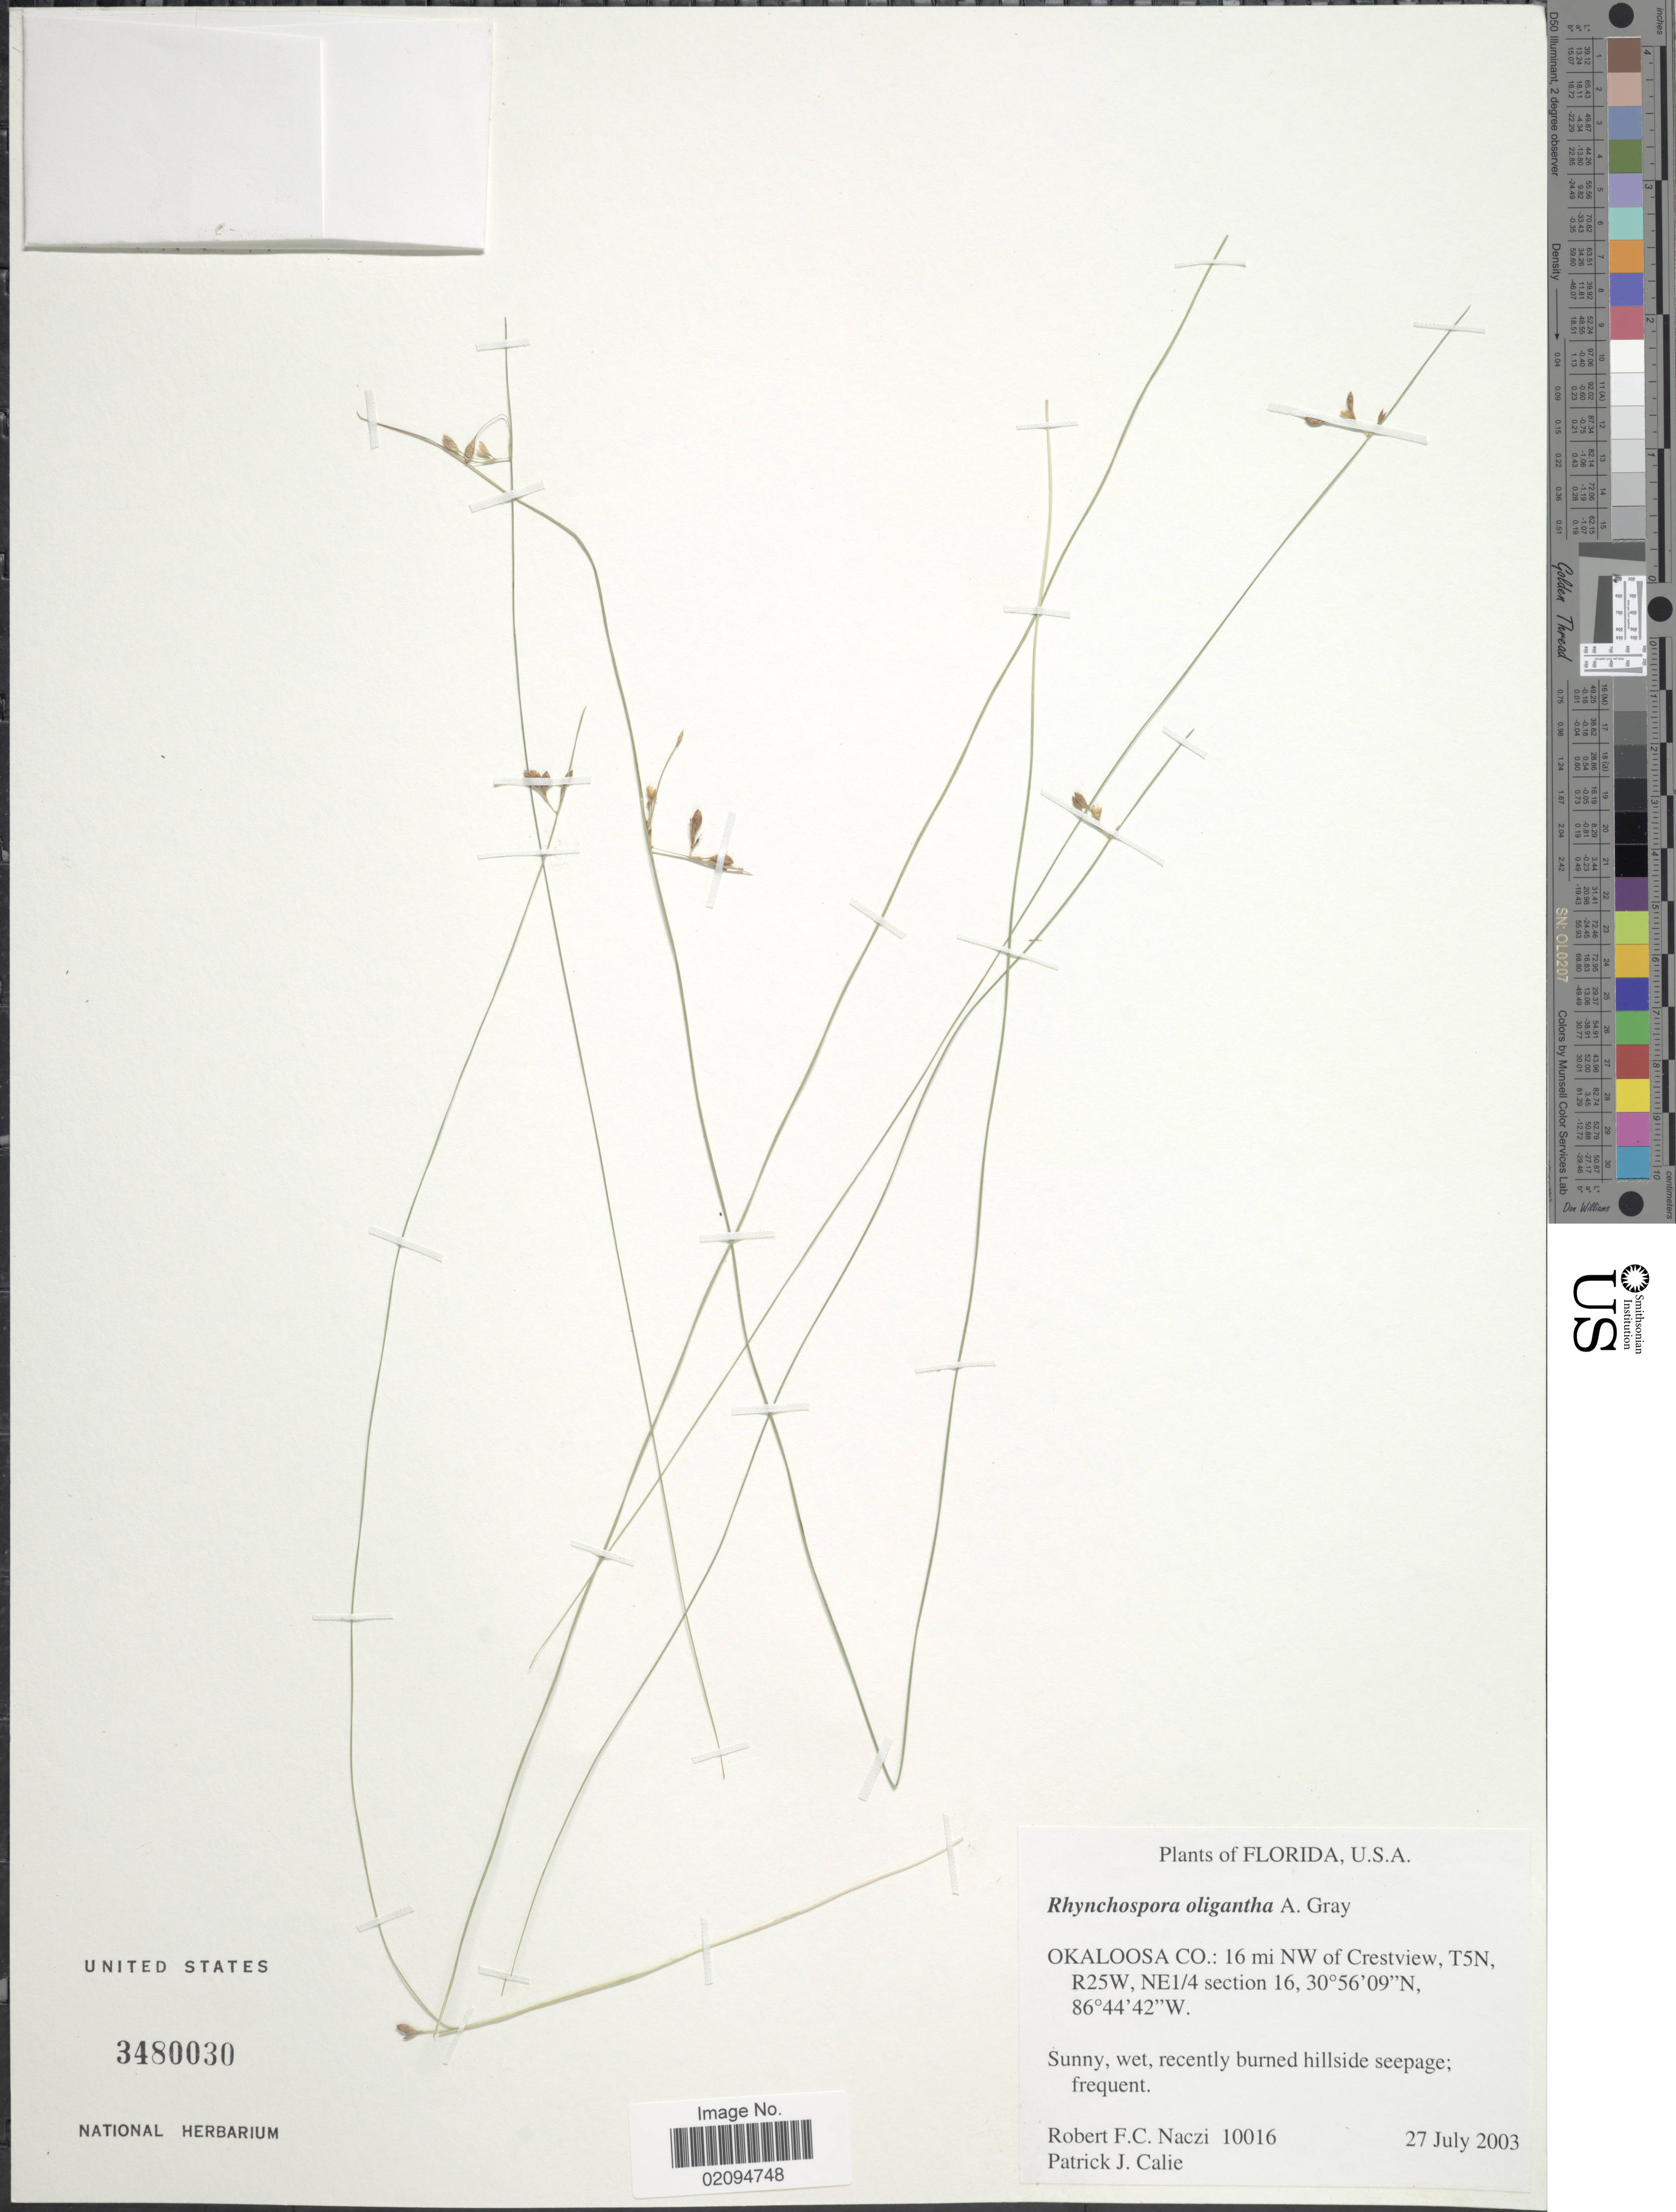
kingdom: Plantae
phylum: Tracheophyta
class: Liliopsida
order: Poales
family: Cyperaceae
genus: Rhynchospora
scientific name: Rhynchospora oligantha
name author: A. Gray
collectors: R. F. C. Naczi & P. Calie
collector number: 10015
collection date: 2003-07-27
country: United States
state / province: Florida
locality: Okaloosa Co.: 16 mi NW of Crestview, T5N, R25W, NE 1/4 Section 16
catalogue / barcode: US 3480030